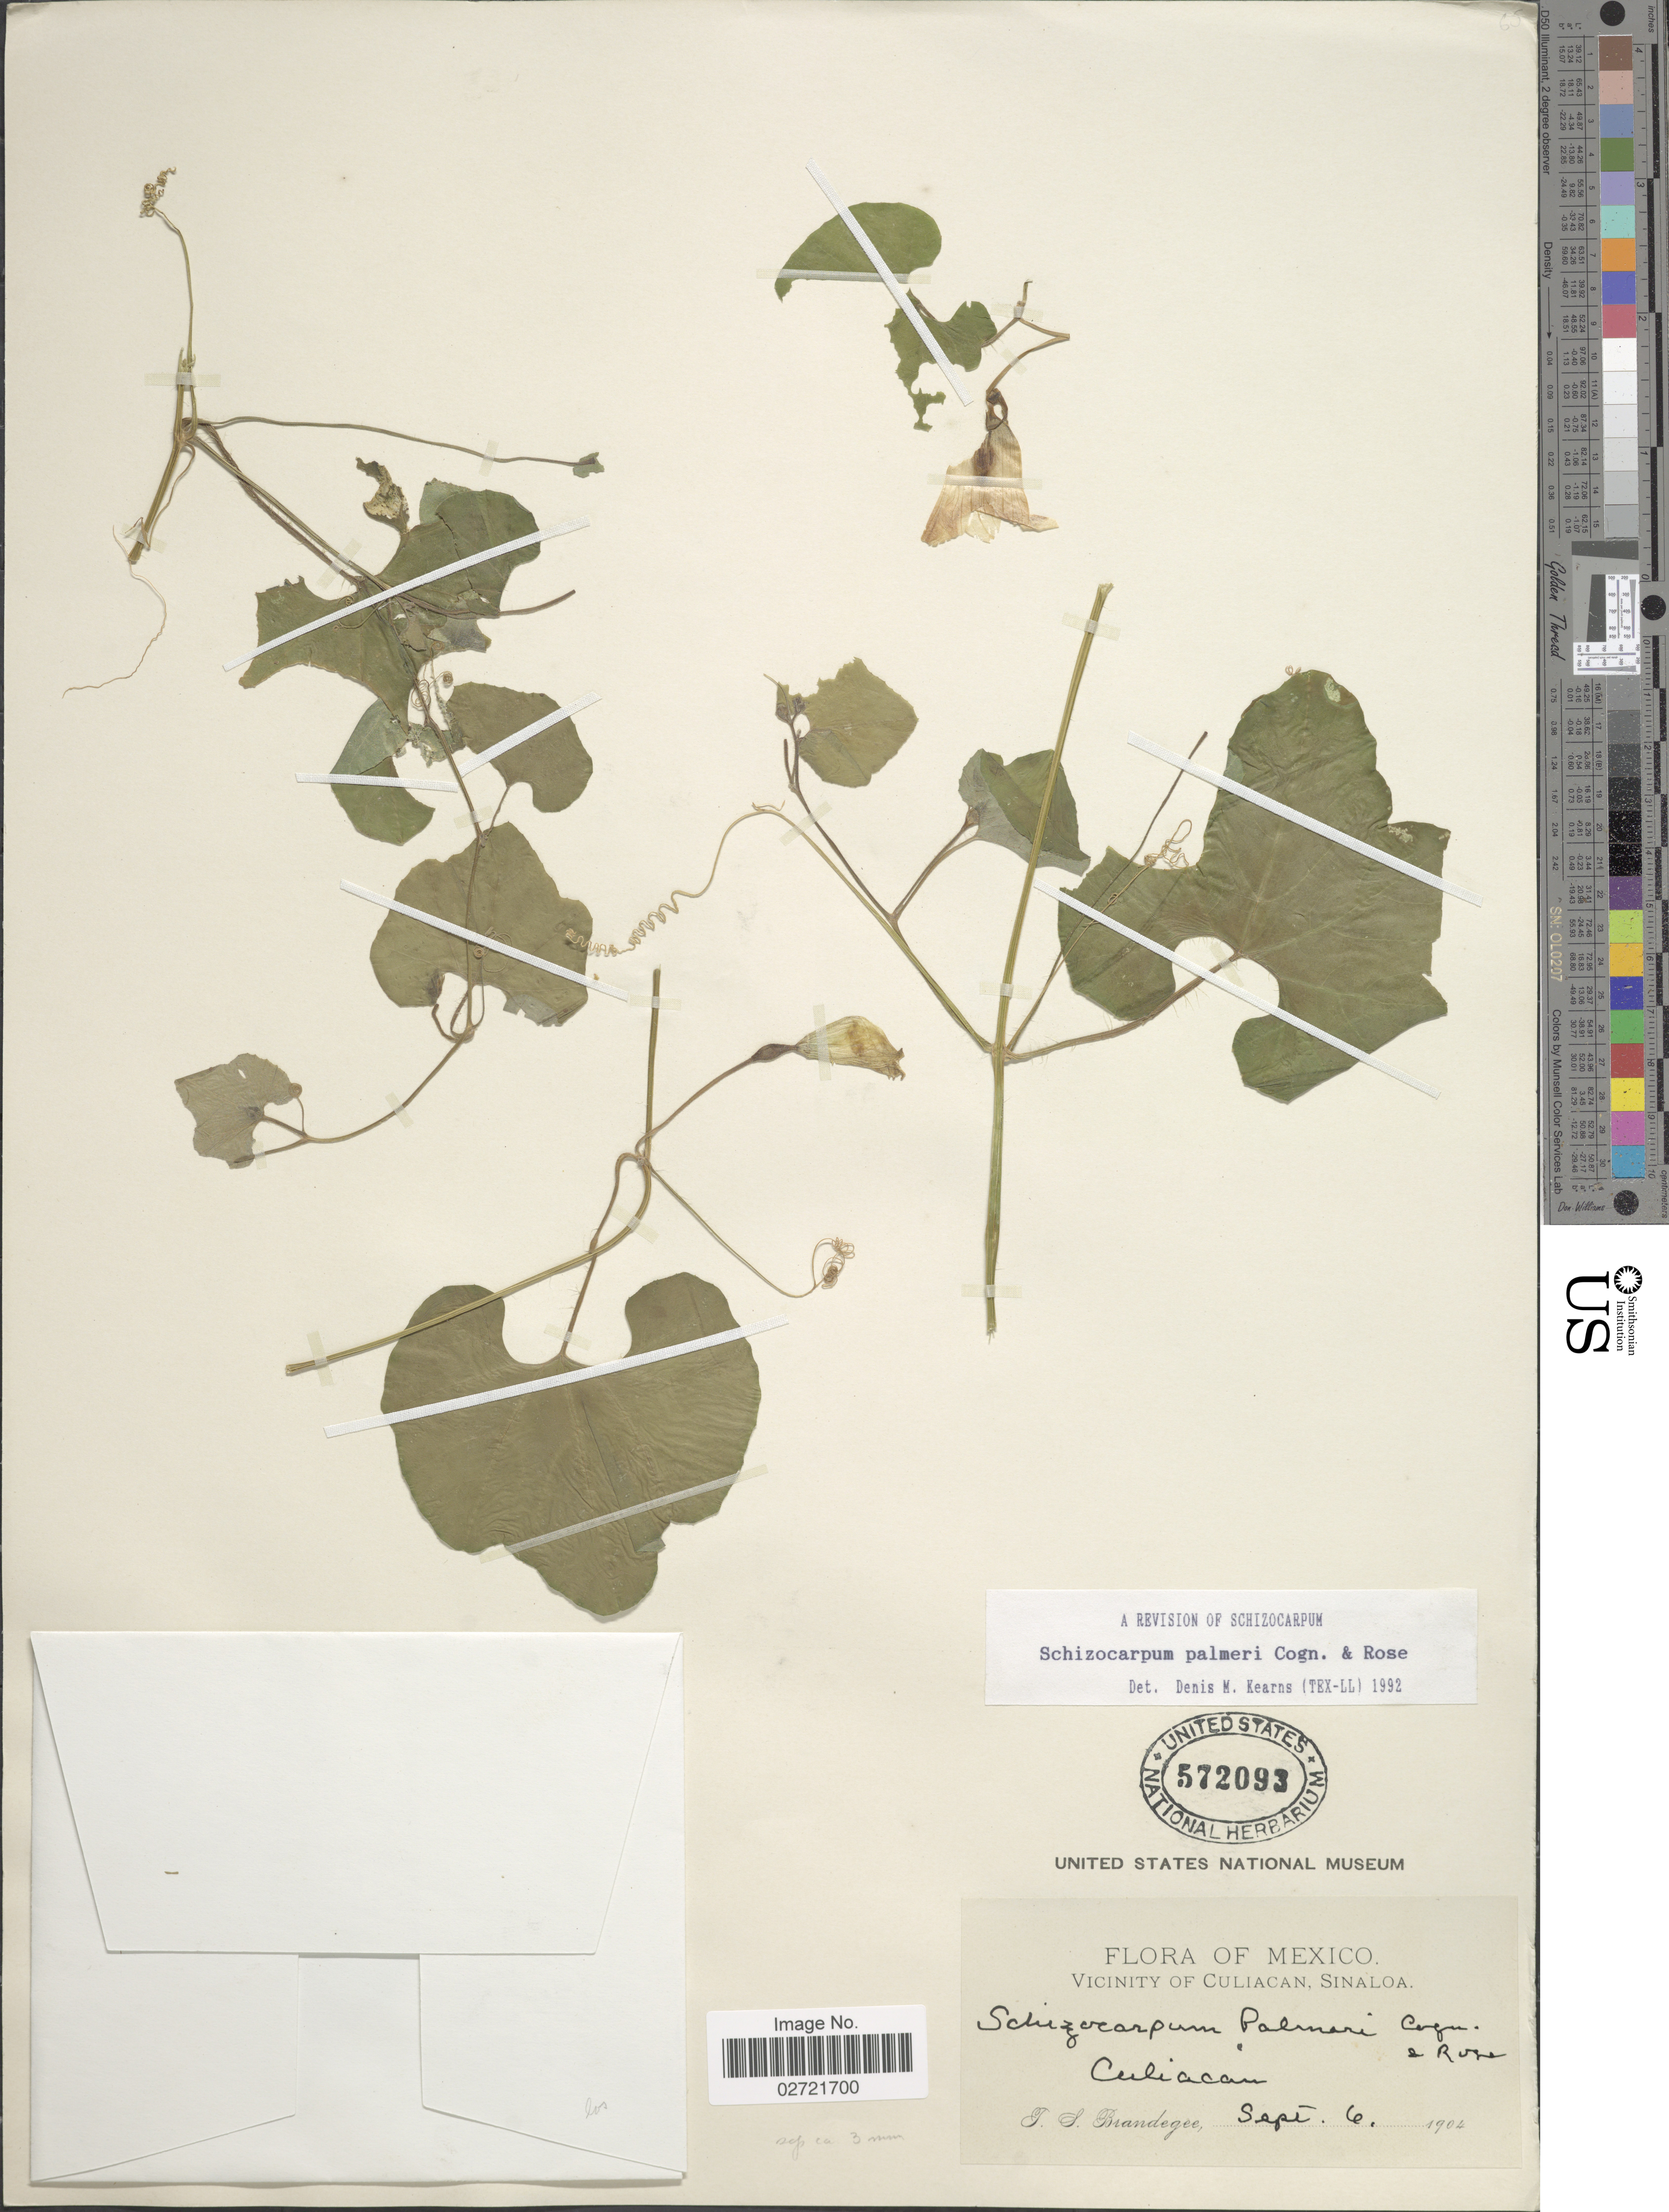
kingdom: Plantae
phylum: Tracheophyta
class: Magnoliopsida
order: Cucurbitales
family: Cucurbitaceae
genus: Schizocarpum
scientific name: Schizocarpum palmeri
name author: Cogn. & Rose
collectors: T. S. Brandegee (herbarium)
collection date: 1904-09-06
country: Mexico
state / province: Sinaloa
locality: Vicinity of Culiacan, Culiacan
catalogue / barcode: US 572093